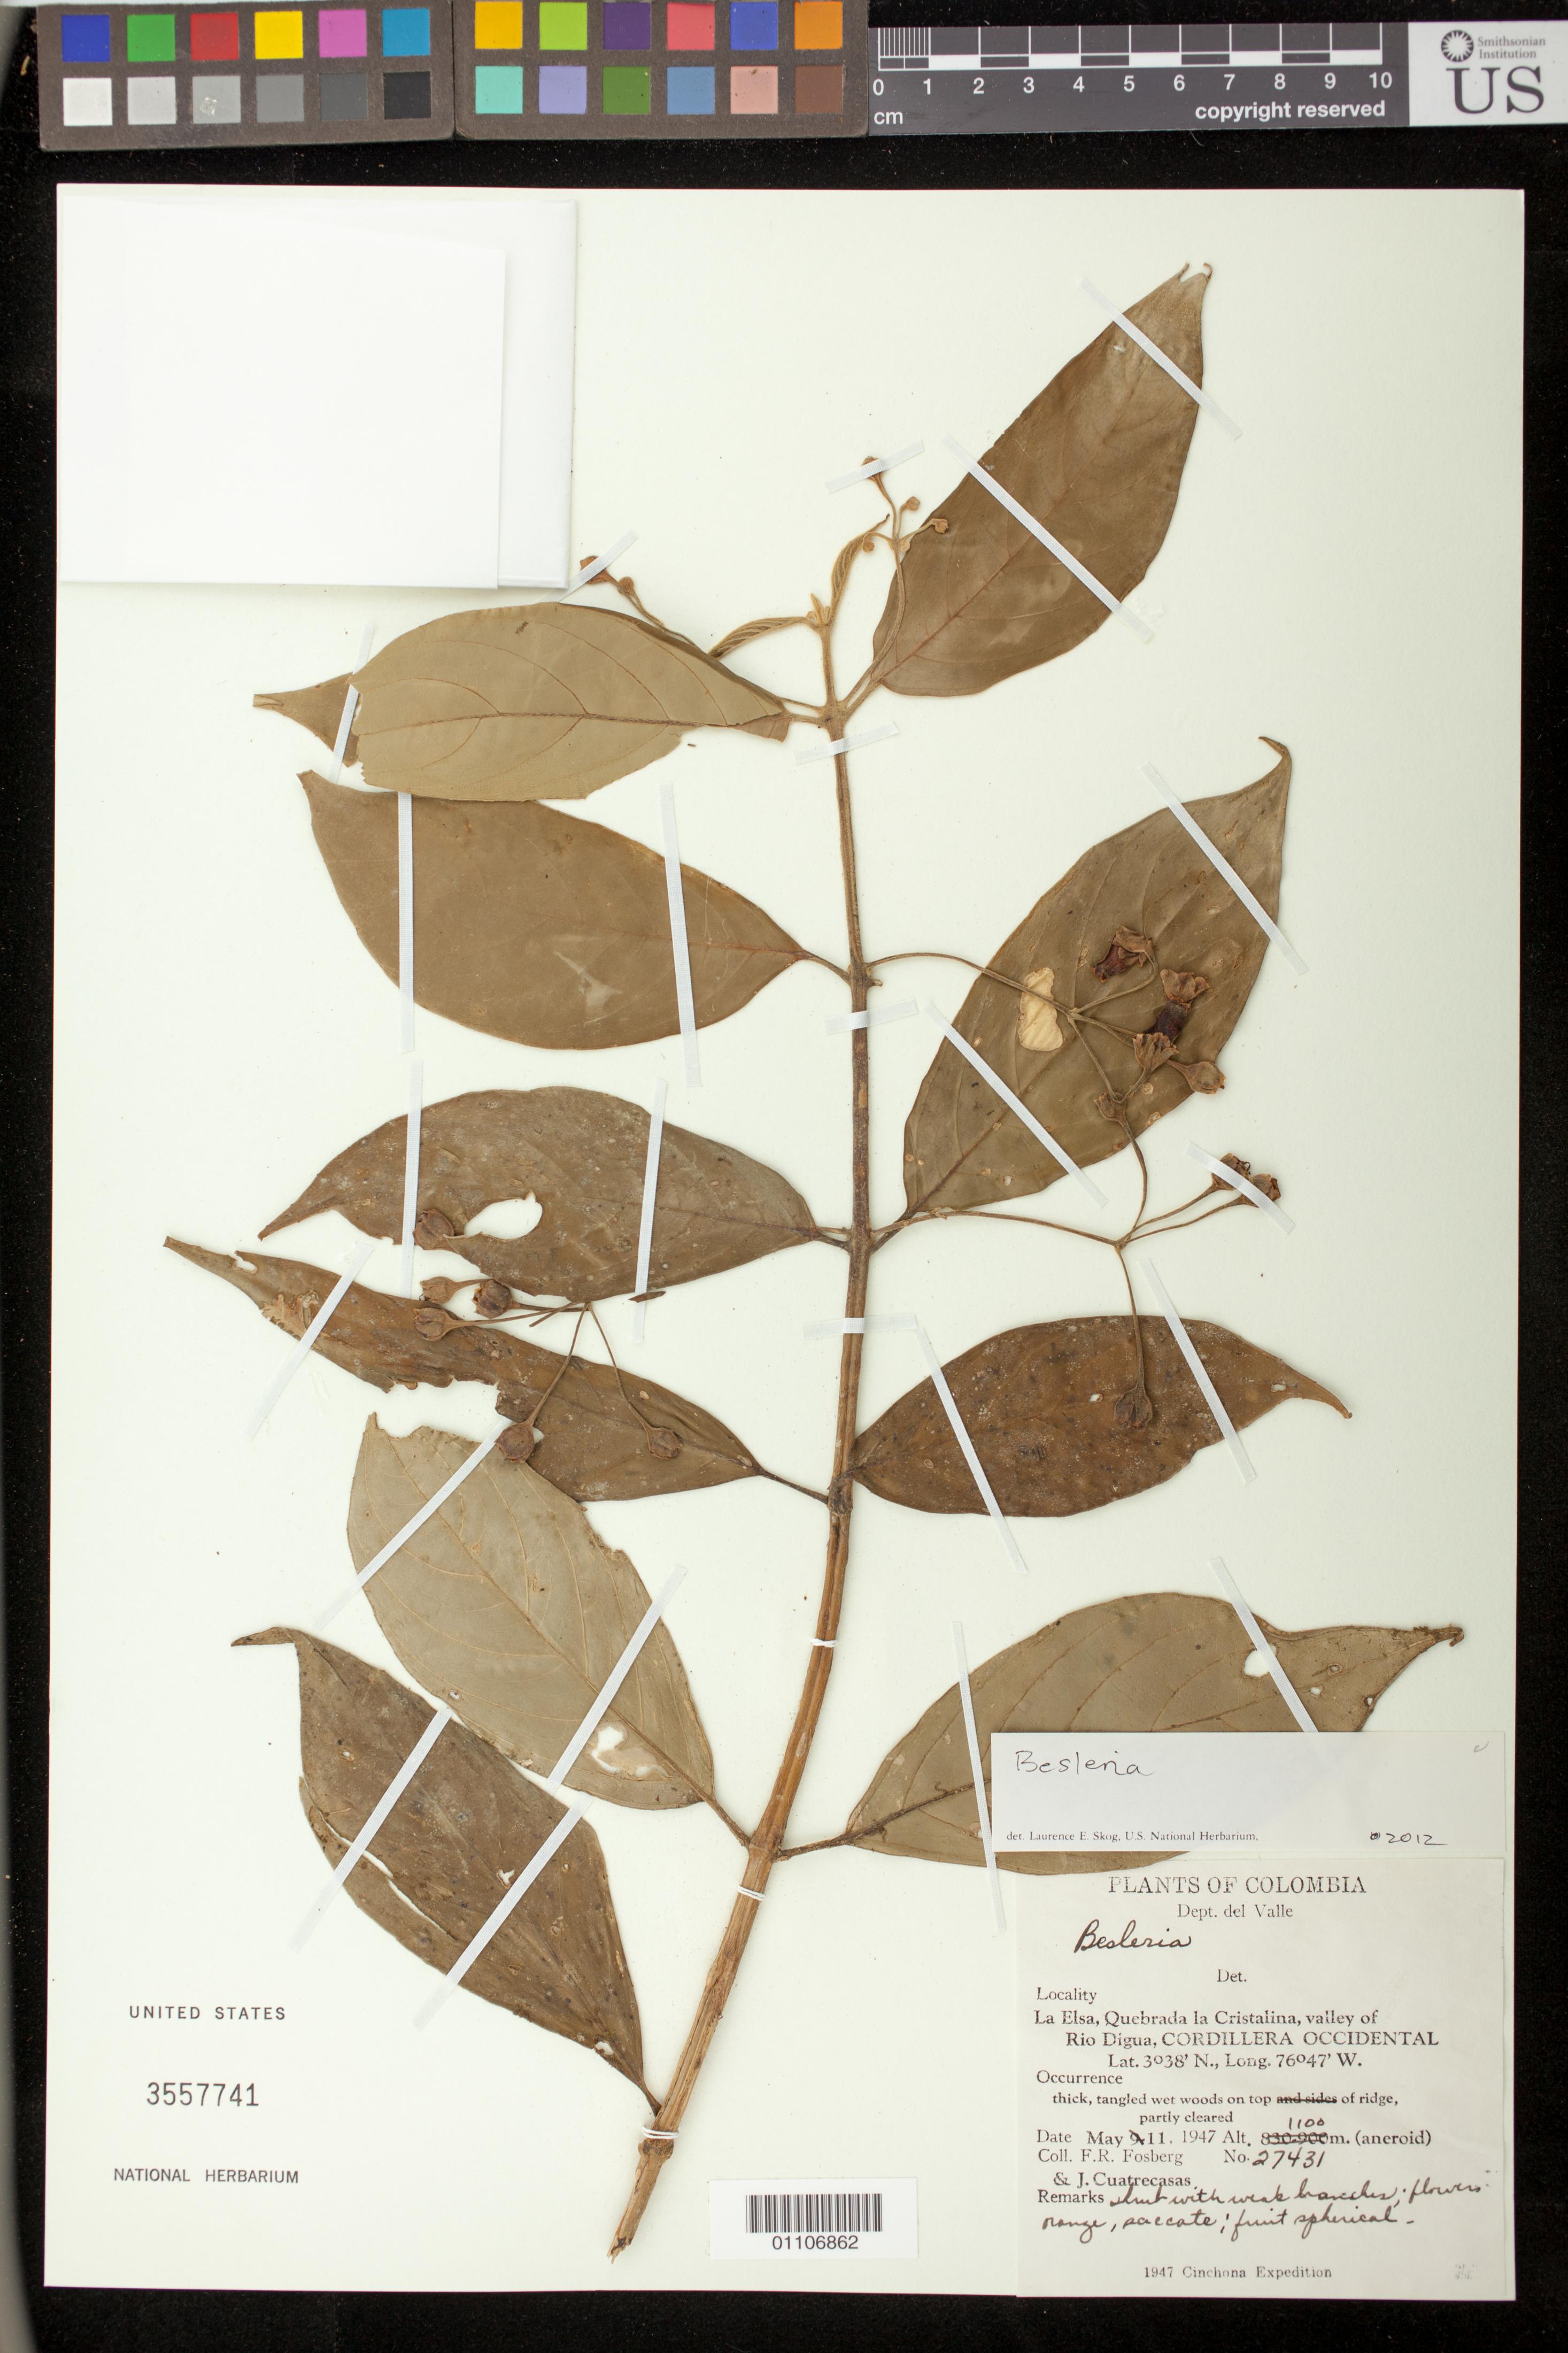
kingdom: Plantae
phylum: Tracheophyta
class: Magnoliopsida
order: Lamiales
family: Gesneriaceae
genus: Besleria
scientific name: Besleria sp.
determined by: Skog, Laurence E.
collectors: F. R. Fosberg & J. Cuatrecasas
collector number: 27431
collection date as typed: May 1947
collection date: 1947-05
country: Colombia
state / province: Cauca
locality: La Elsa, Quebrada la Cristalina, valley of Rio Digua, Cordillera Occidental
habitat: Thick, tangled wet woods on top of ridge, partly cleared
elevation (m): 1100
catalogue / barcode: US 3557741